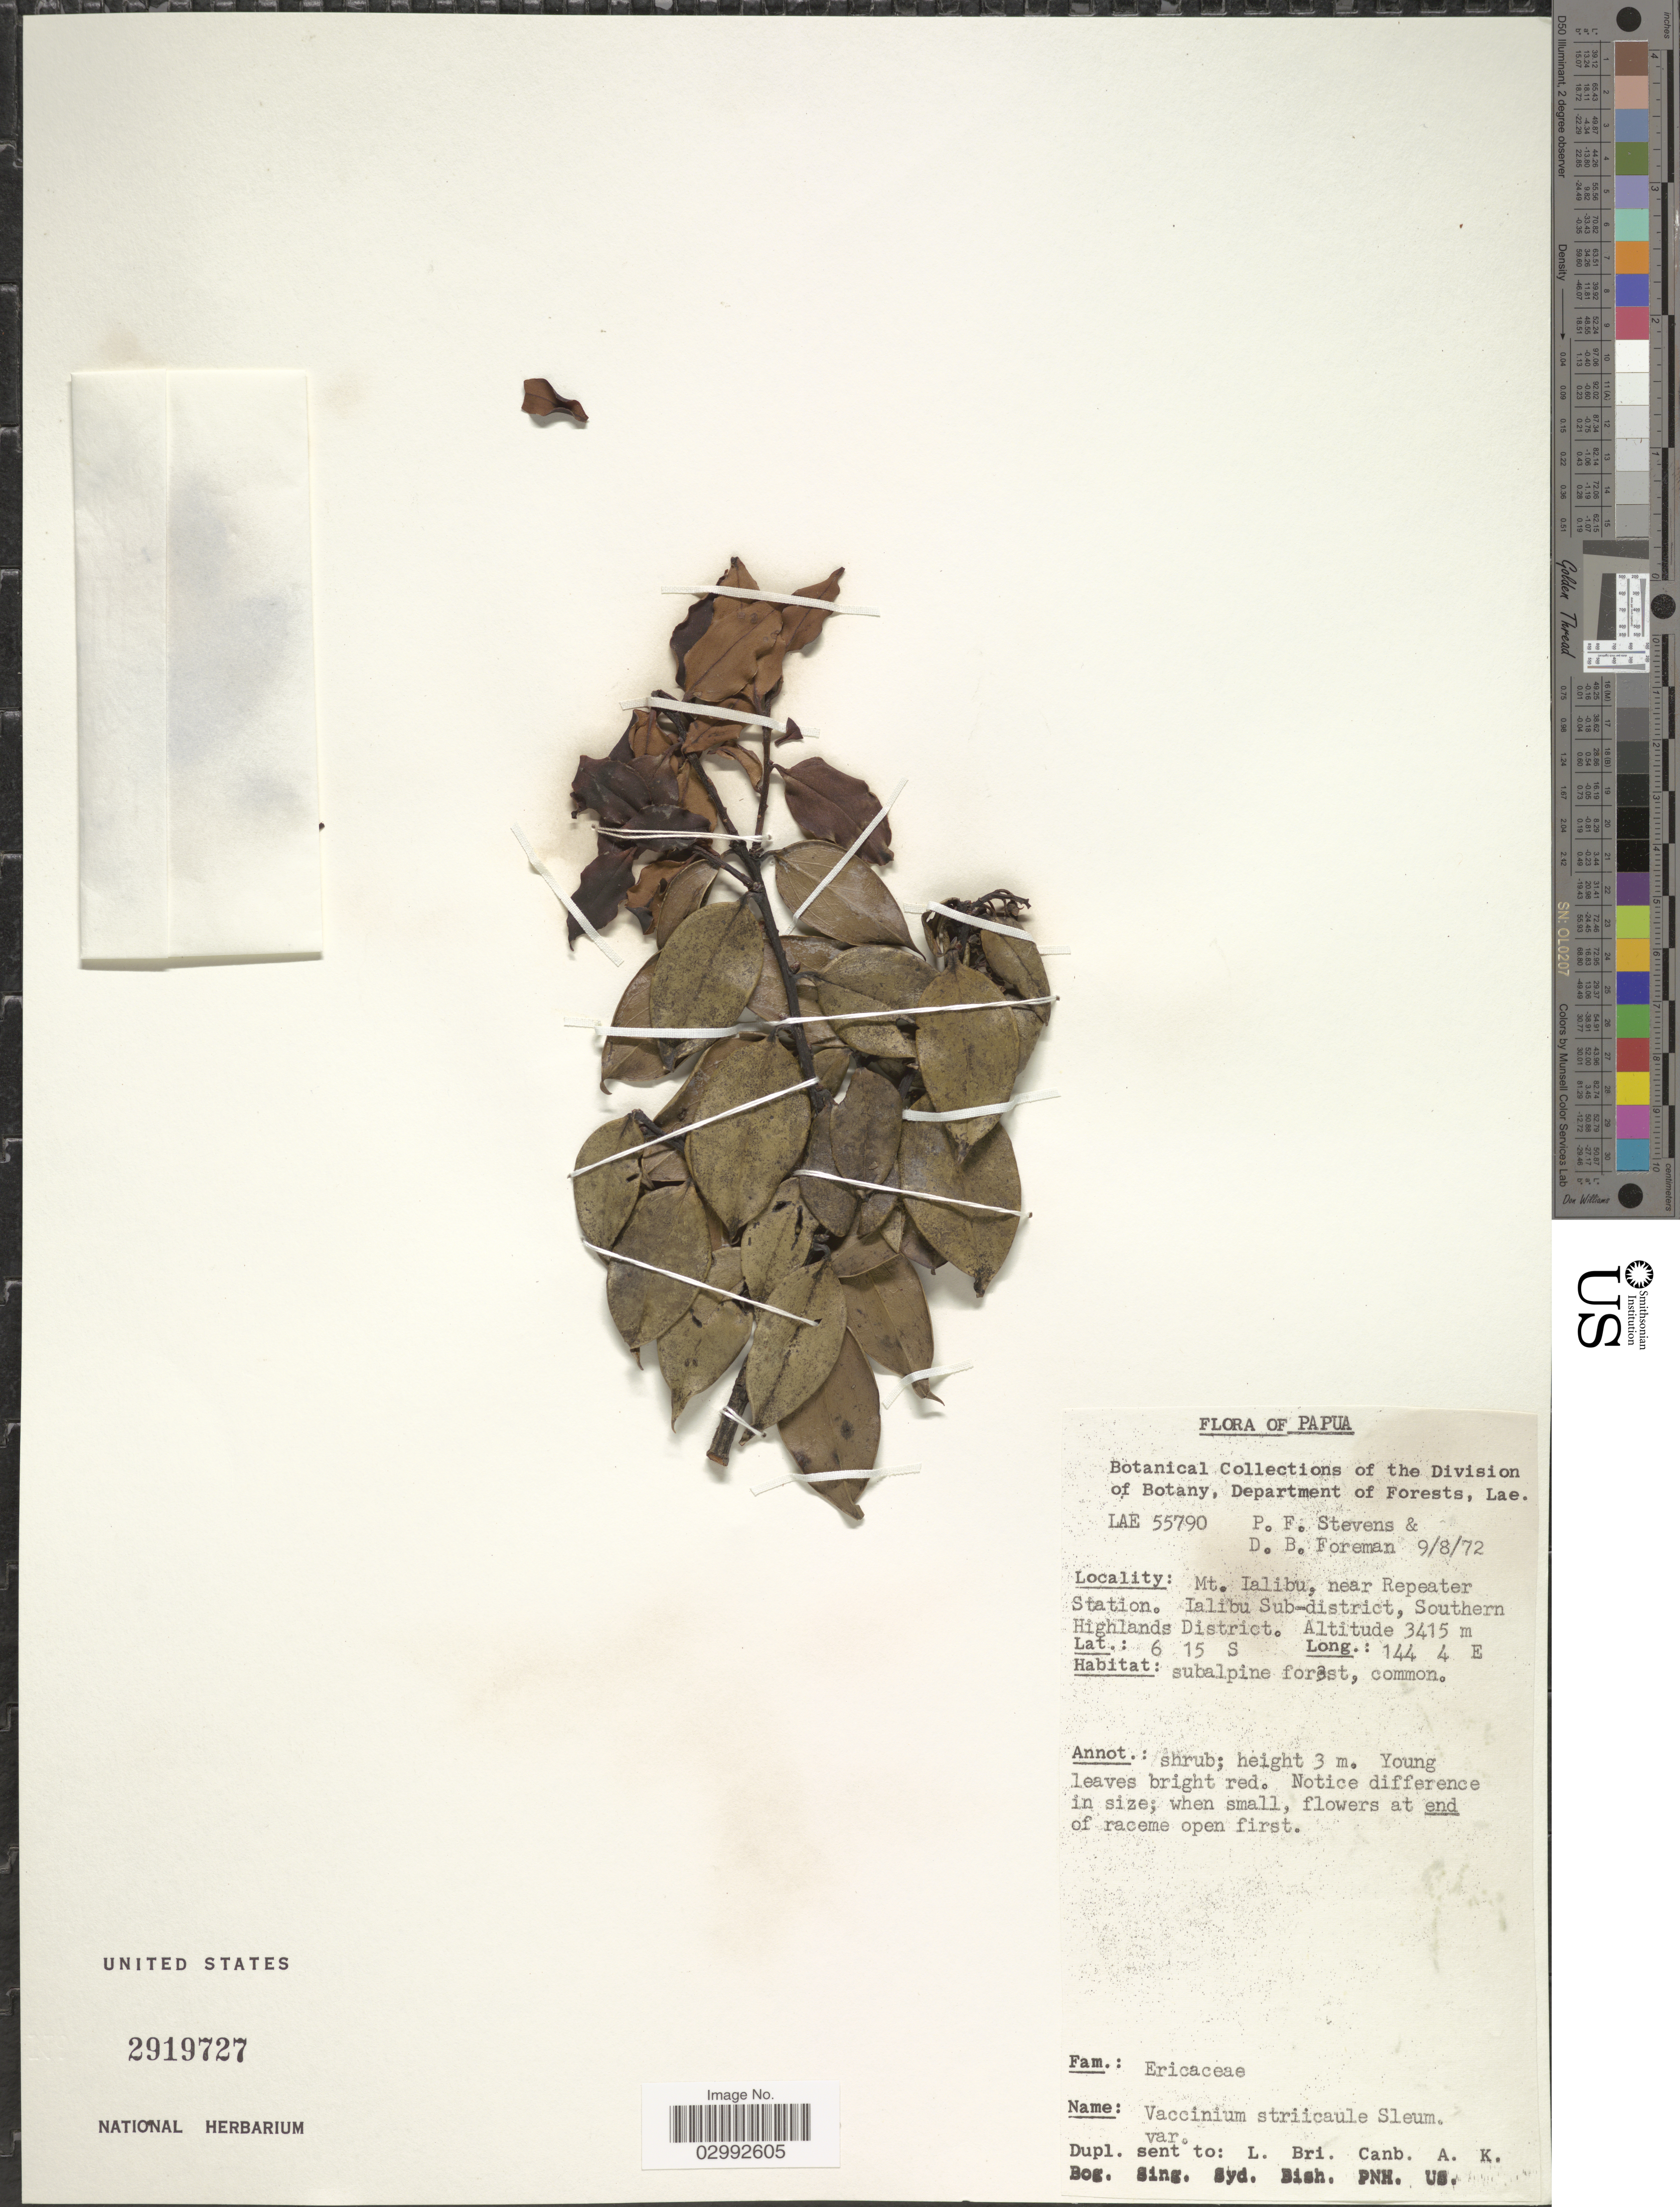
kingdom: Plantae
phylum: Tracheophyta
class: Magnoliopsida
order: Ericales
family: Ericaceae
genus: Vaccinium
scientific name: Vaccinium striicaule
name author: Sleumer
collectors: P. F. Stevens & D. Foreman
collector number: LAE 55790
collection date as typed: Transcribed d/m/y: 9/8/72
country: Papua New Guinea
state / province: Southern Highlands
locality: Papua, Mt, Ialibu, near Repeater Station, Ialibu Sub-district, Southern Highlands District.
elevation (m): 3415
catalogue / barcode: US 2919727